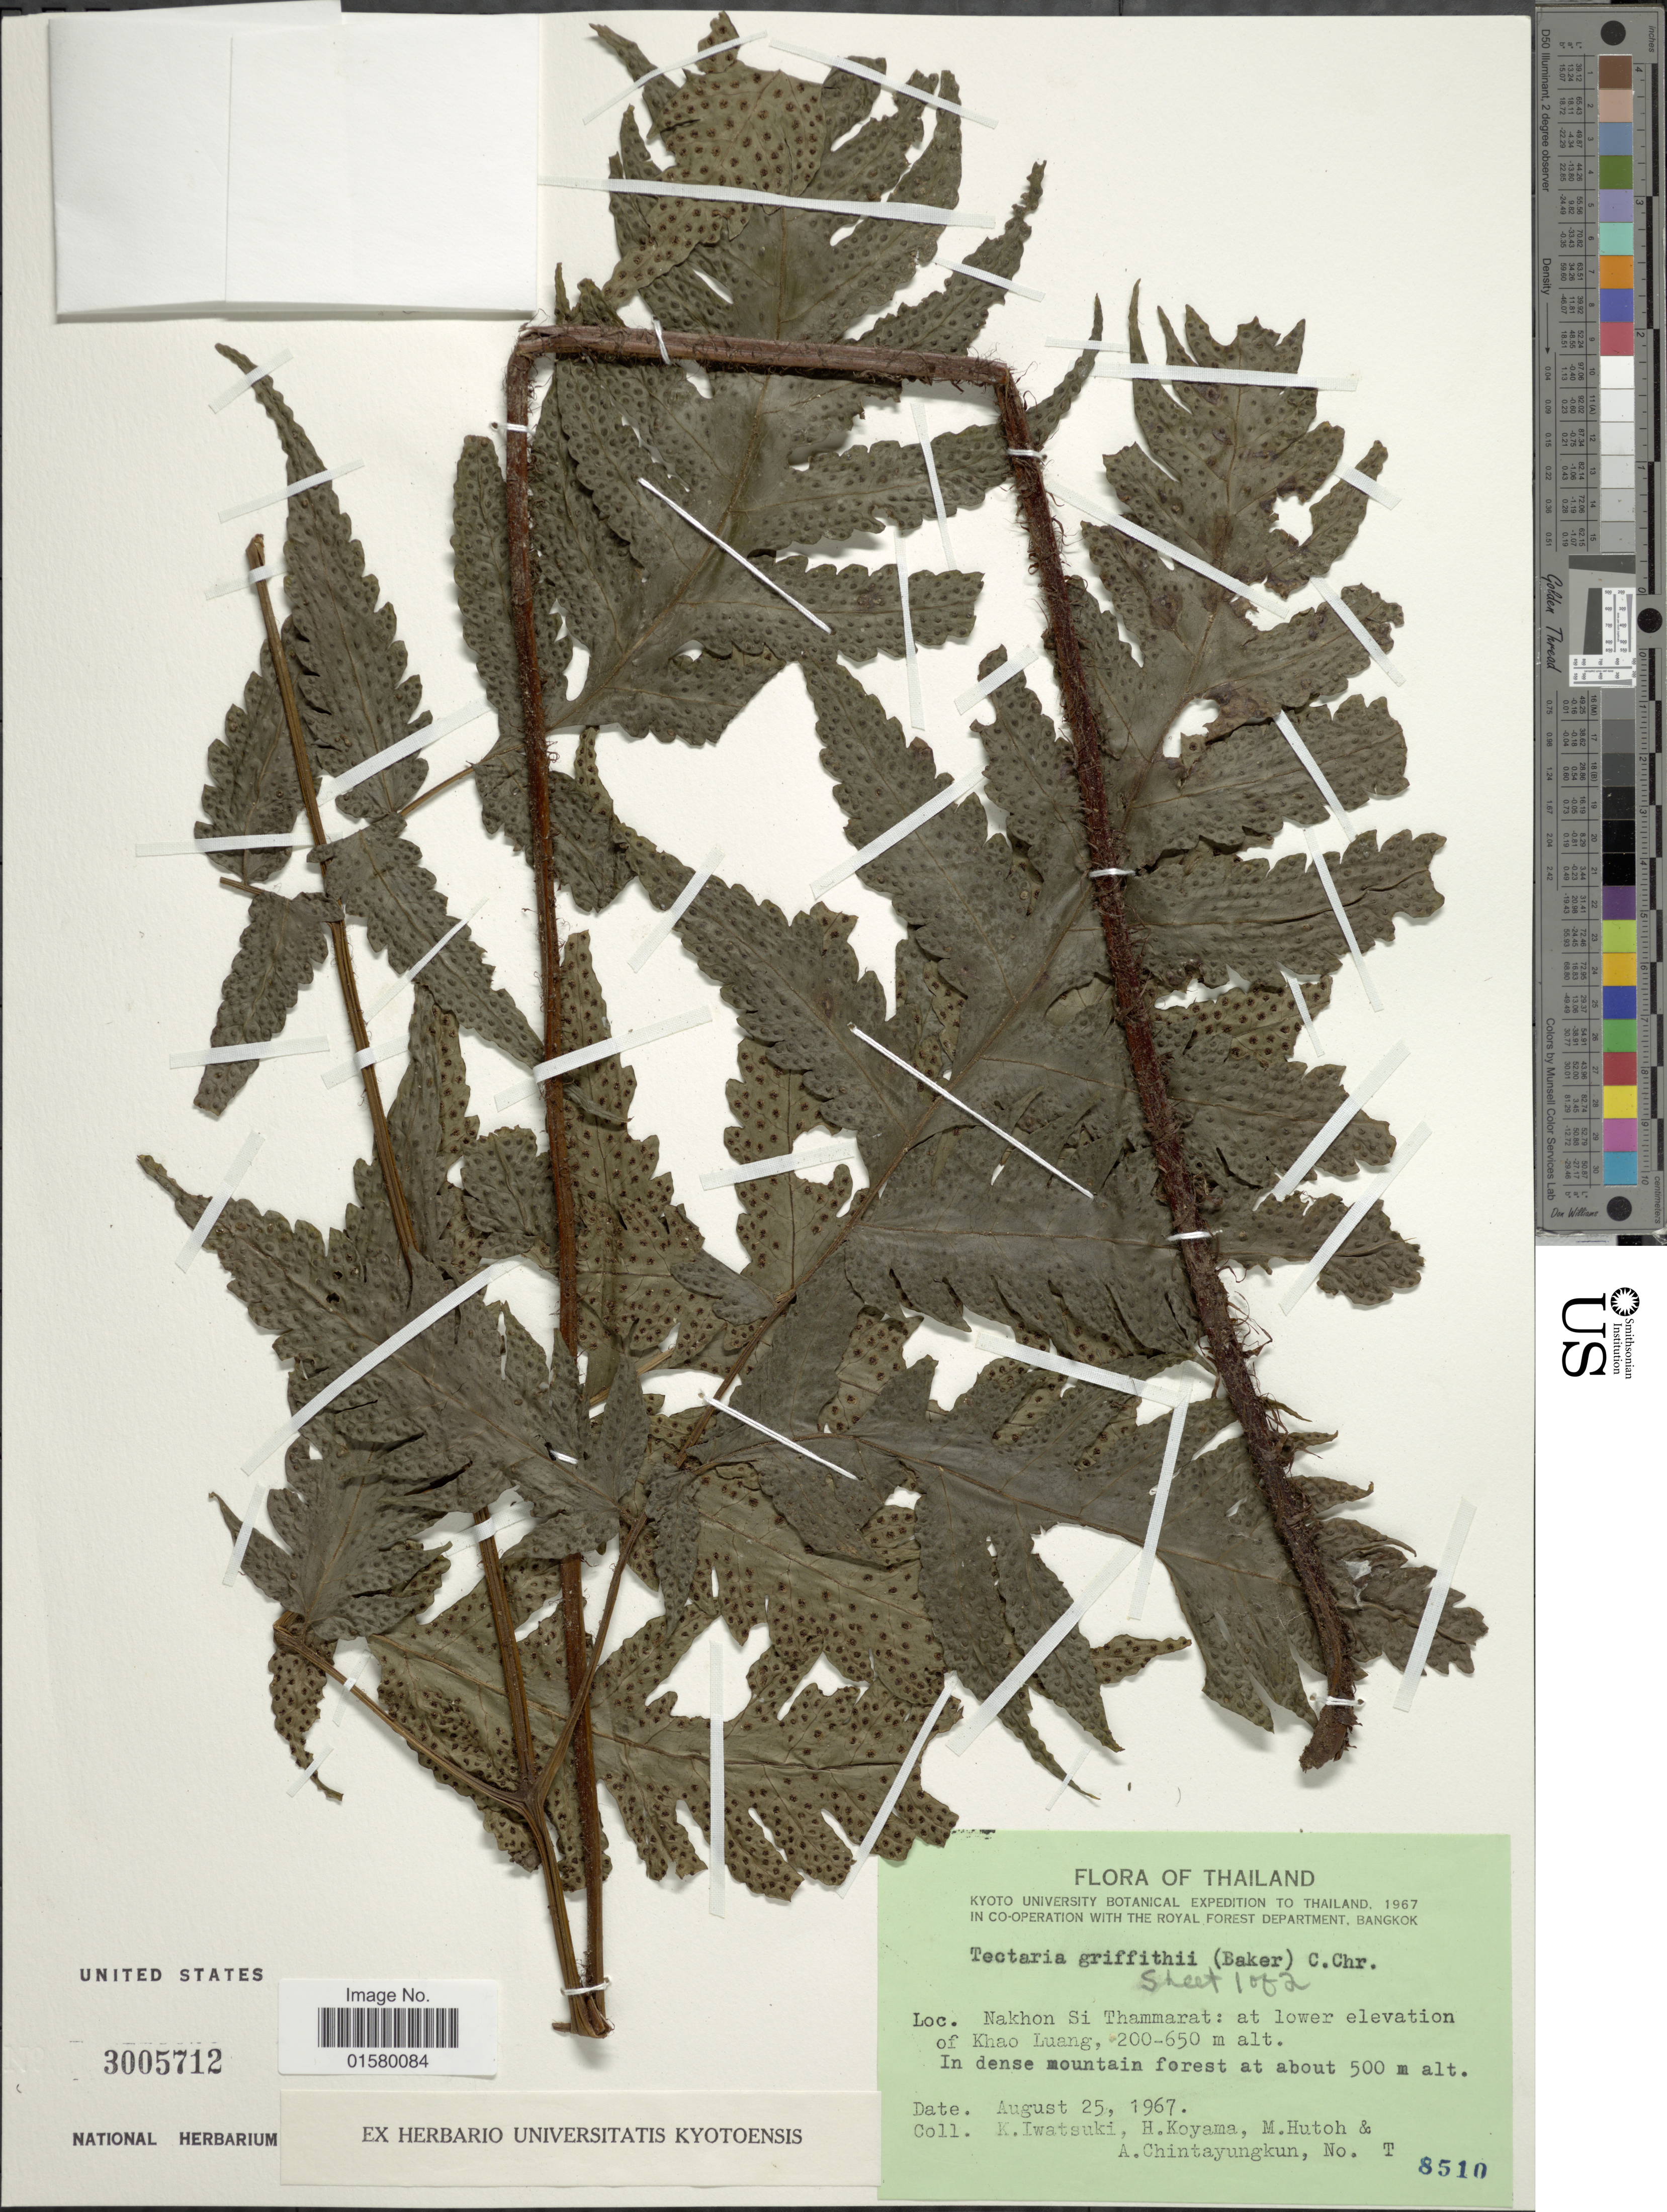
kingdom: Plantae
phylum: Tracheophyta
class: Polypodiopsida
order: Polypodiales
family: Tectariaceae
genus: Tectaria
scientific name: Tectaria griffithii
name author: (Baker) C. Chr.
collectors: K. Iwatsuki, H. Koyama, M. Hutoh & A. Chintayungkun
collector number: T8510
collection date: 1967-08-25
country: Thailand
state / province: Nakhon Si Thammarat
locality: Nakhon Si Thammarat: at lower elevation of Khao Luang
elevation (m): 500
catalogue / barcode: US 3005712